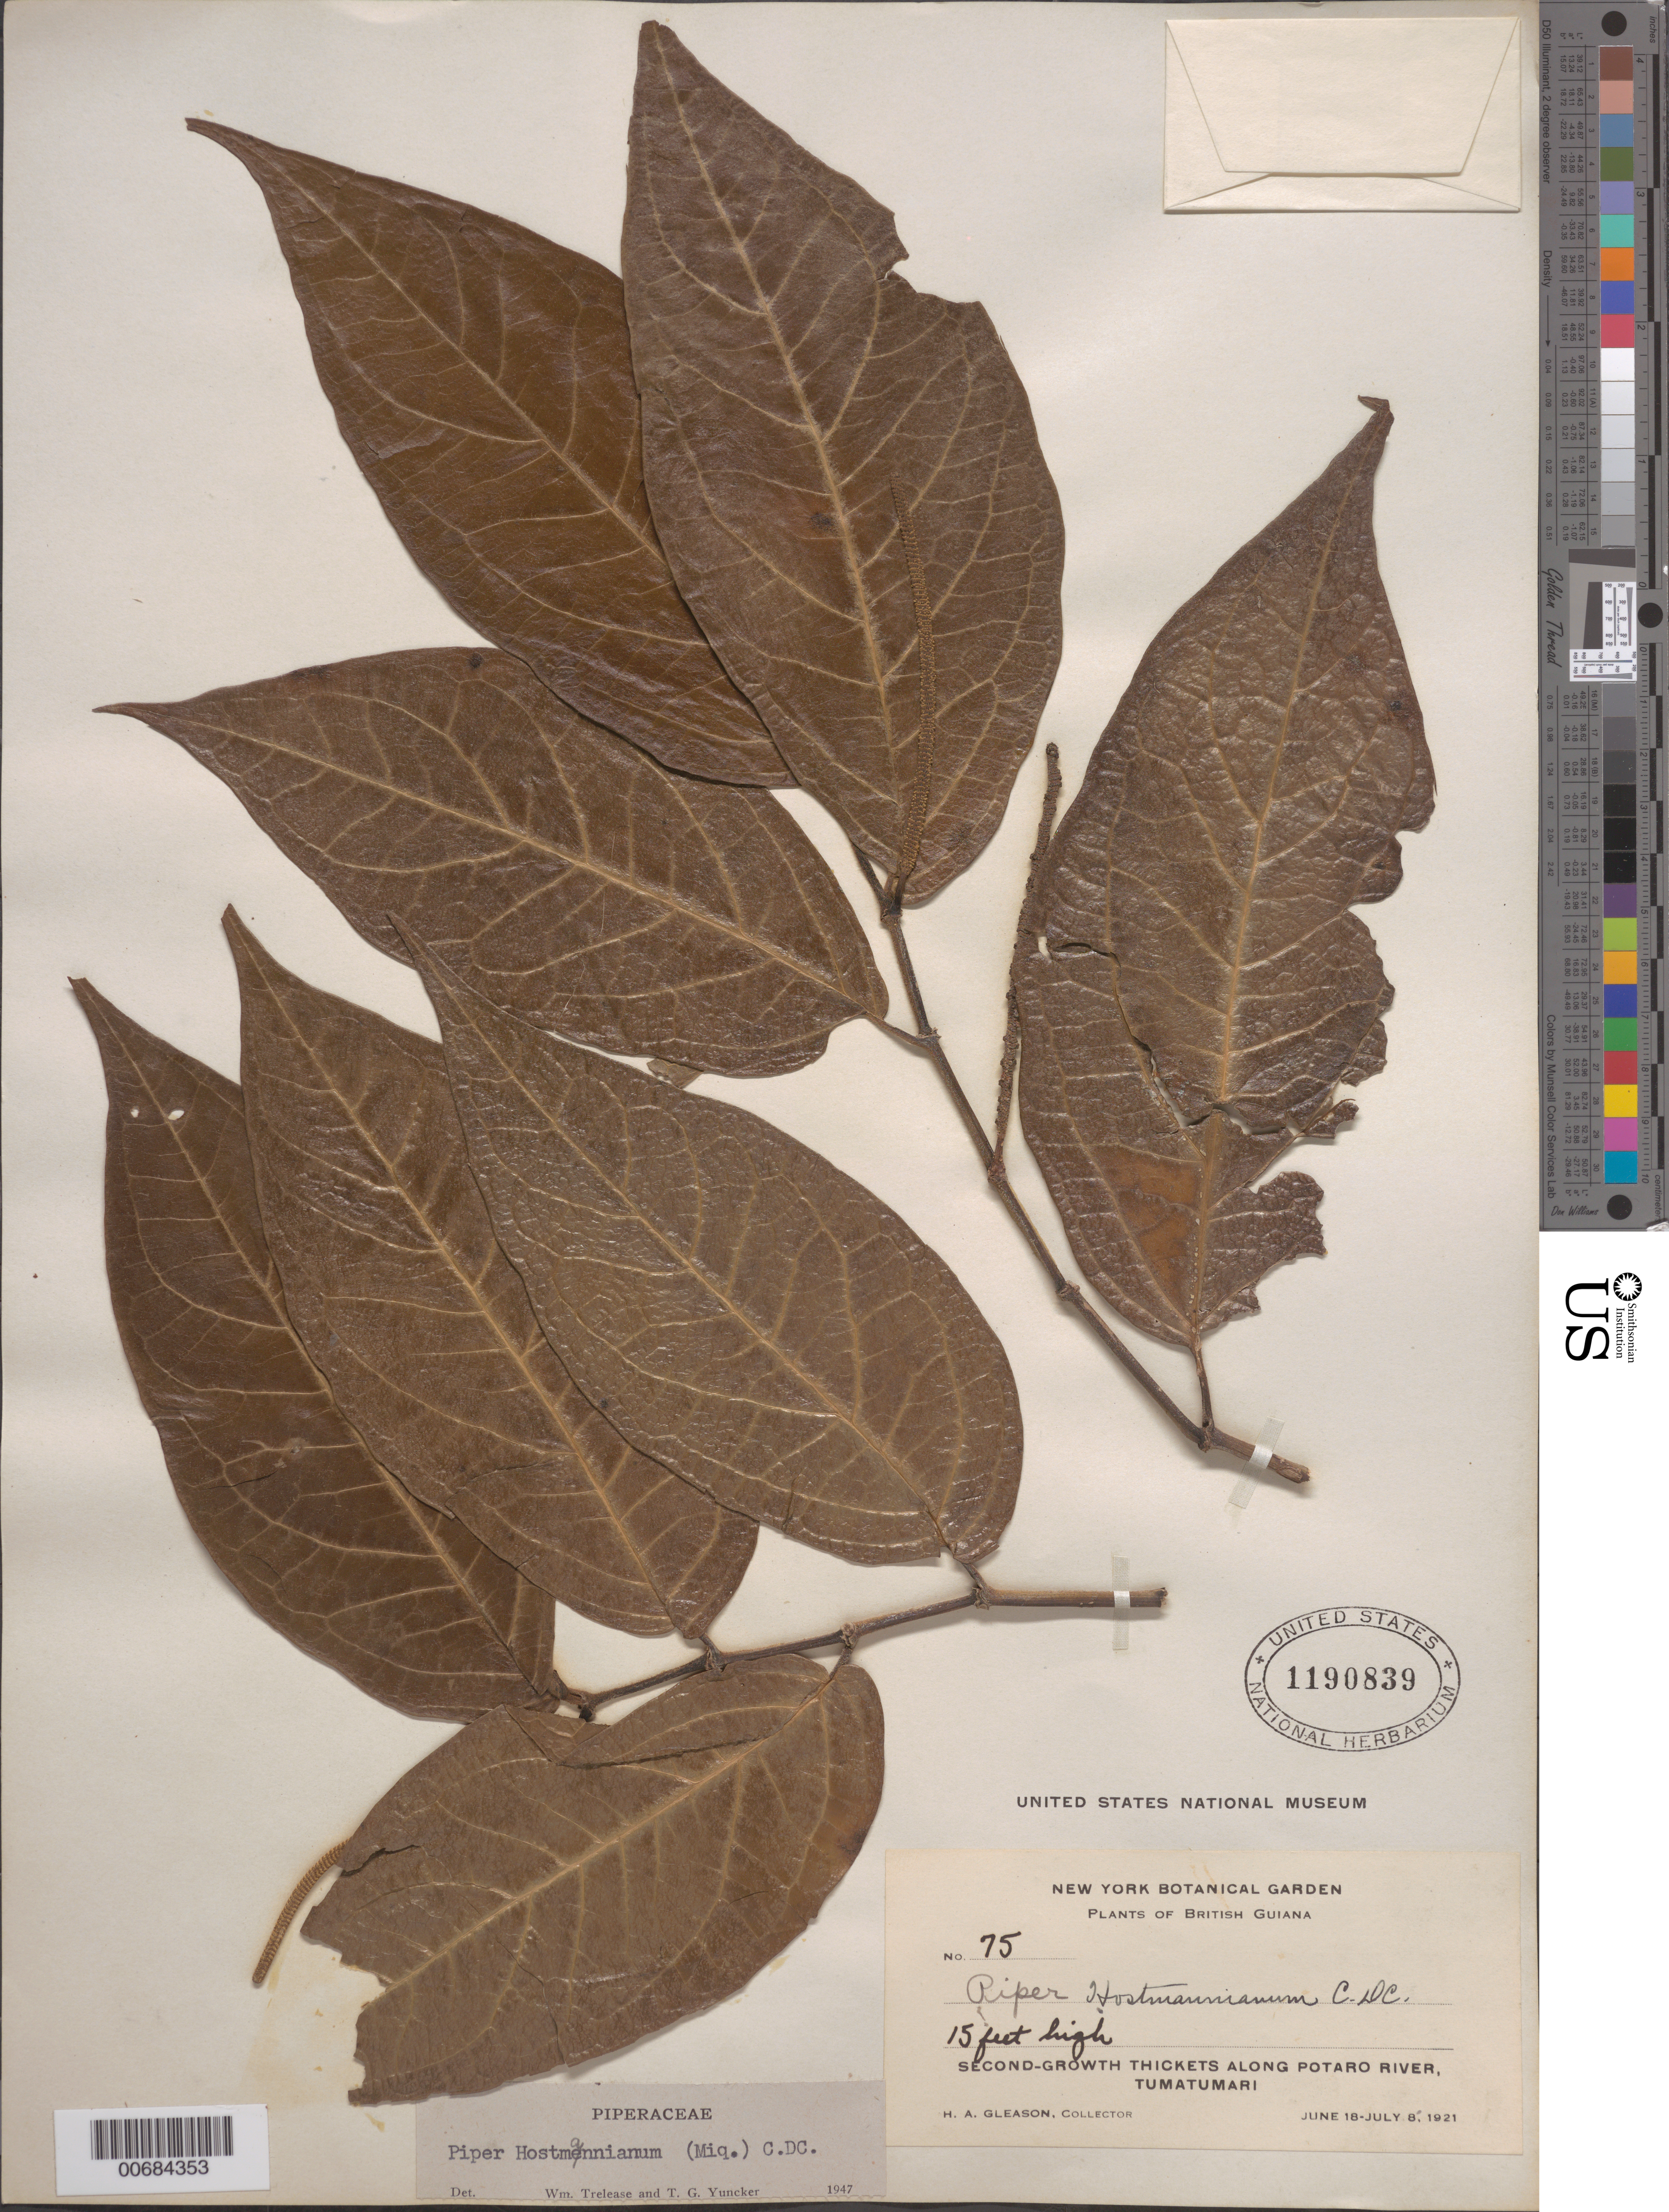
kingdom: Plantae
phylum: Tracheophyta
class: Magnoliopsida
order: Piperales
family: Piperaceae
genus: Piper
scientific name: Piper hostmannianum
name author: (Miq.) C. DC.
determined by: Trelease, W.; Yuncker, T. G.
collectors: H. A. Gleason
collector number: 75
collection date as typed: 18-Jun-21 to 8-Jul-21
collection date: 1921-06-18/1921-07-08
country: Guyana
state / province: Potaro-Siparuni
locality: Tumatumari Village, Potaro R.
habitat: Second-growth thickets along Potaro River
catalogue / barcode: US 1190839